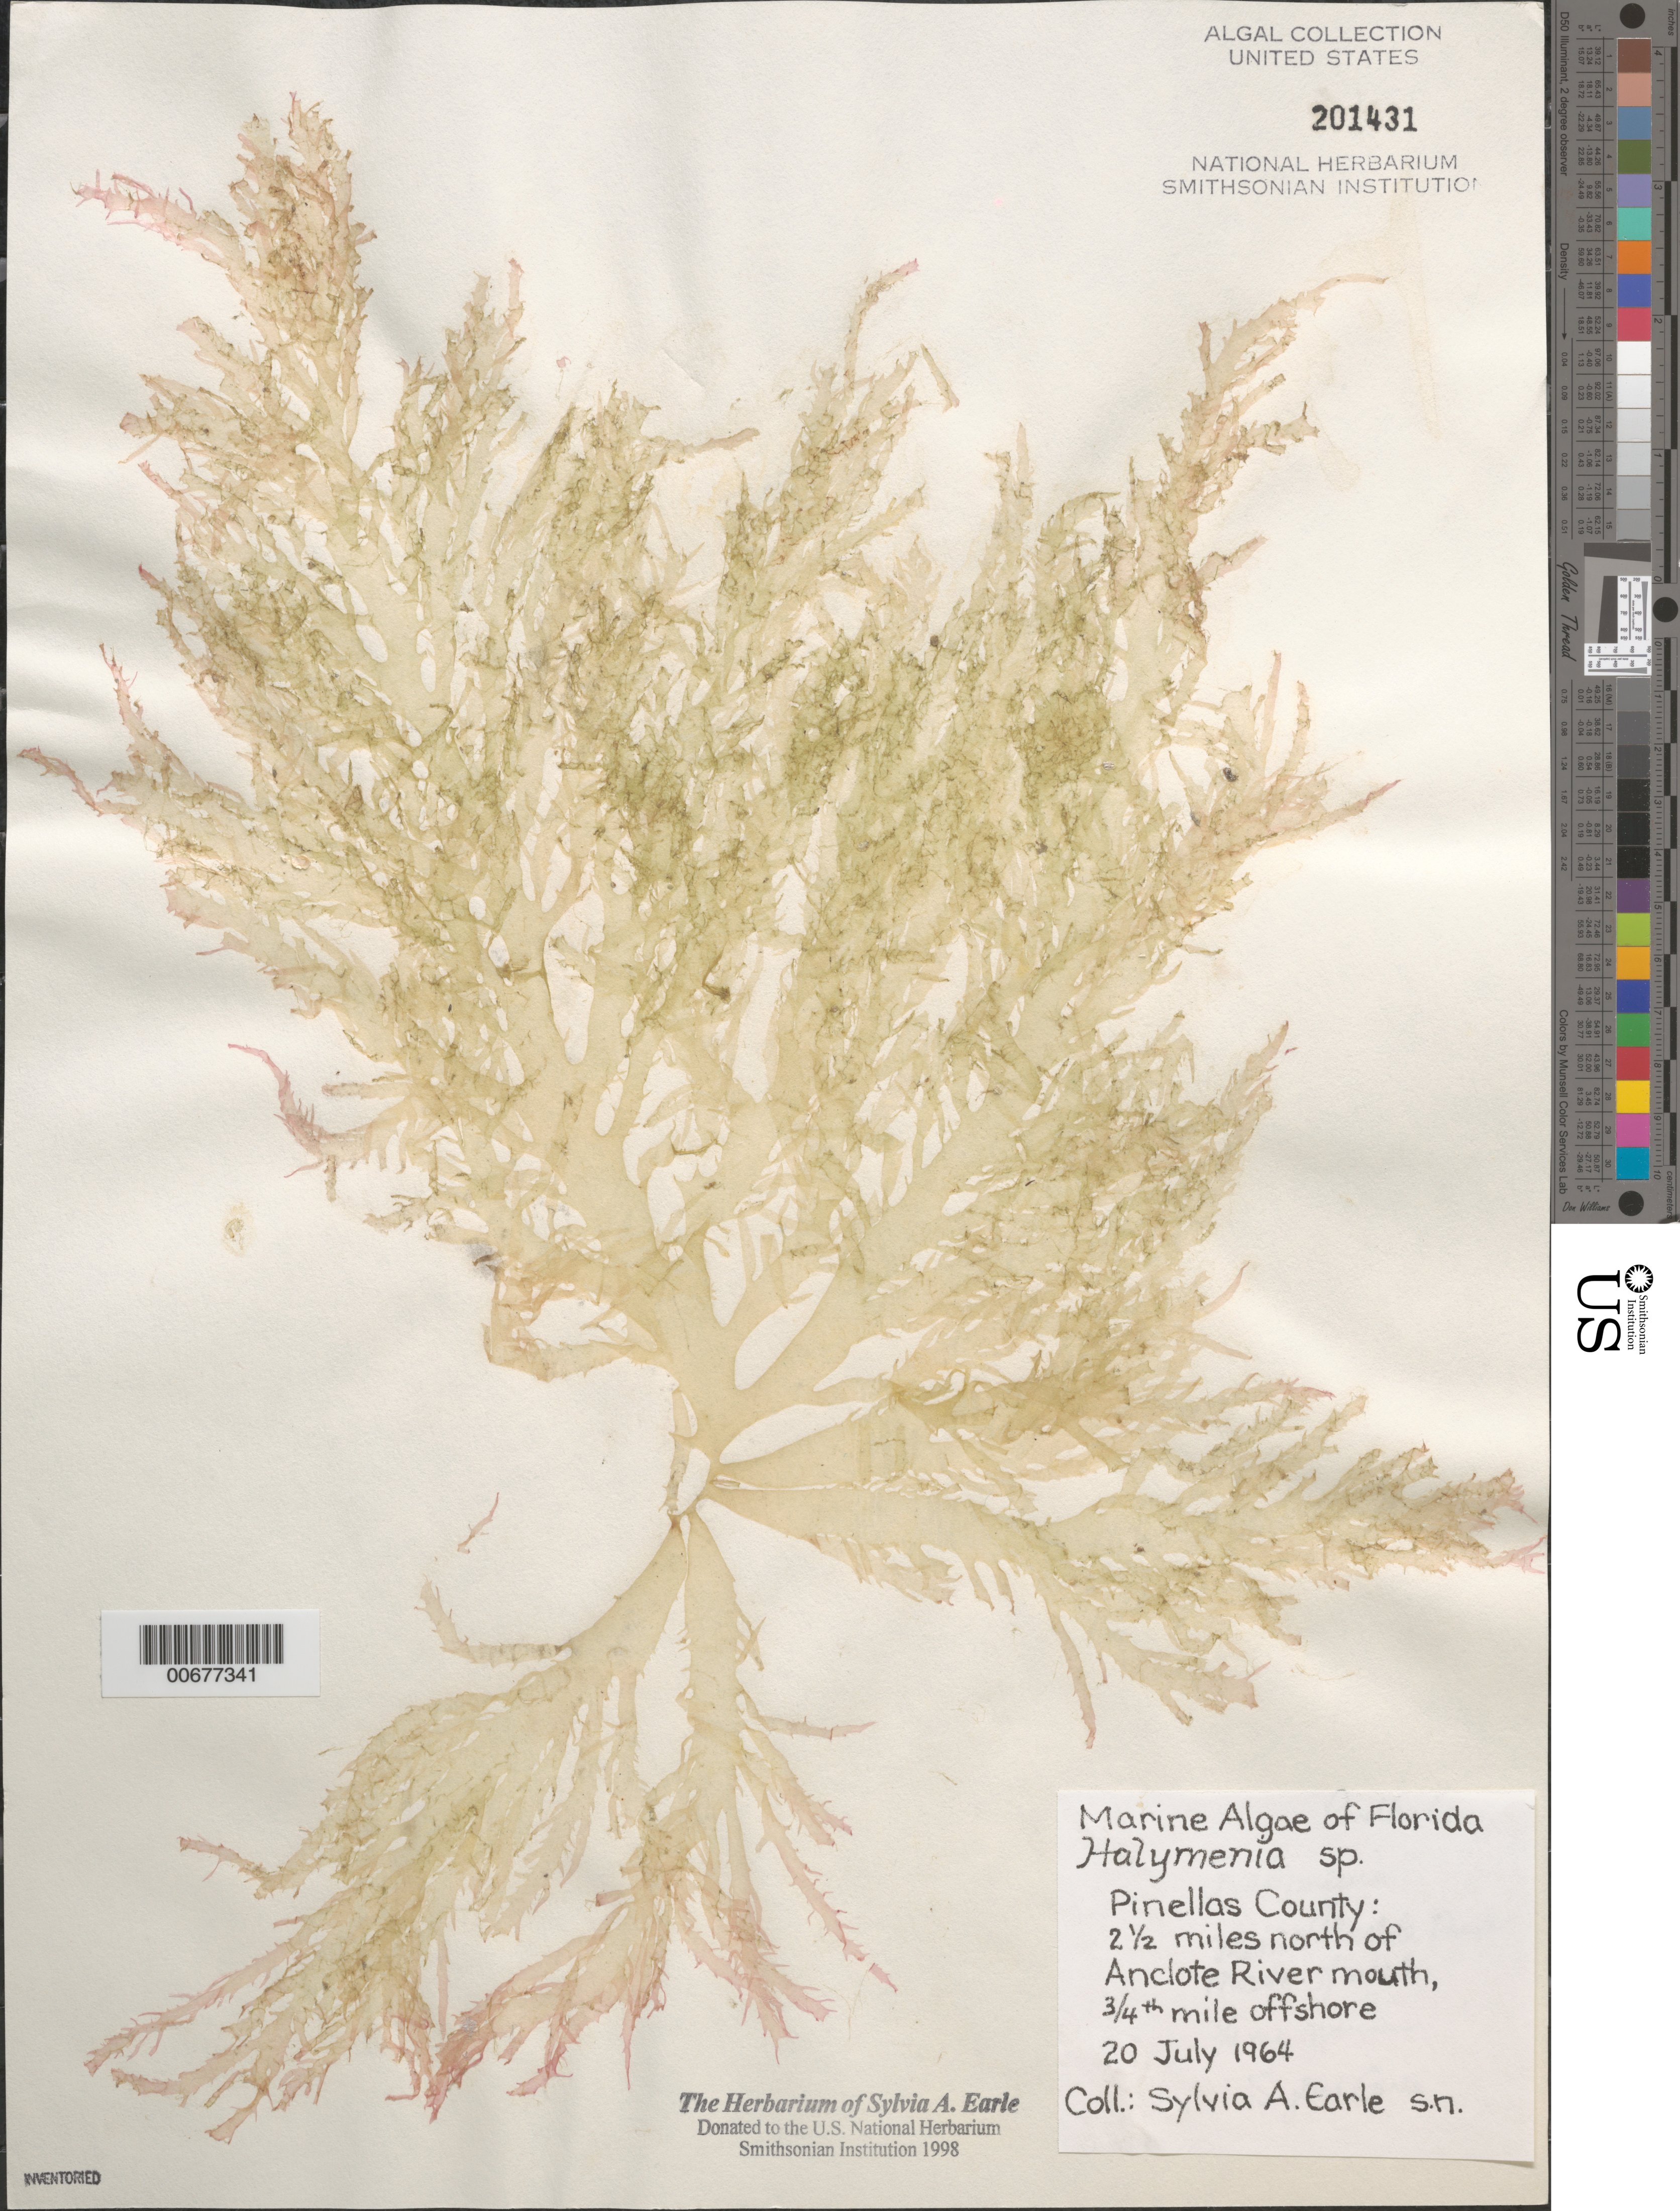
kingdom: Plantae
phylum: Rhodophyta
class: Florideophyceae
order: Halymeniales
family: Halymeniaceae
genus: Halymenia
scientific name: Halymenia sp.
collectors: S. A. Earle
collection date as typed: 20 Jul 1964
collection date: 1964-07-20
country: United States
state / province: Florida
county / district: Pinellas County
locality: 2.5 miles north of Anclote River mouth, 3/4th mile offshore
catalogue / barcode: US 201431